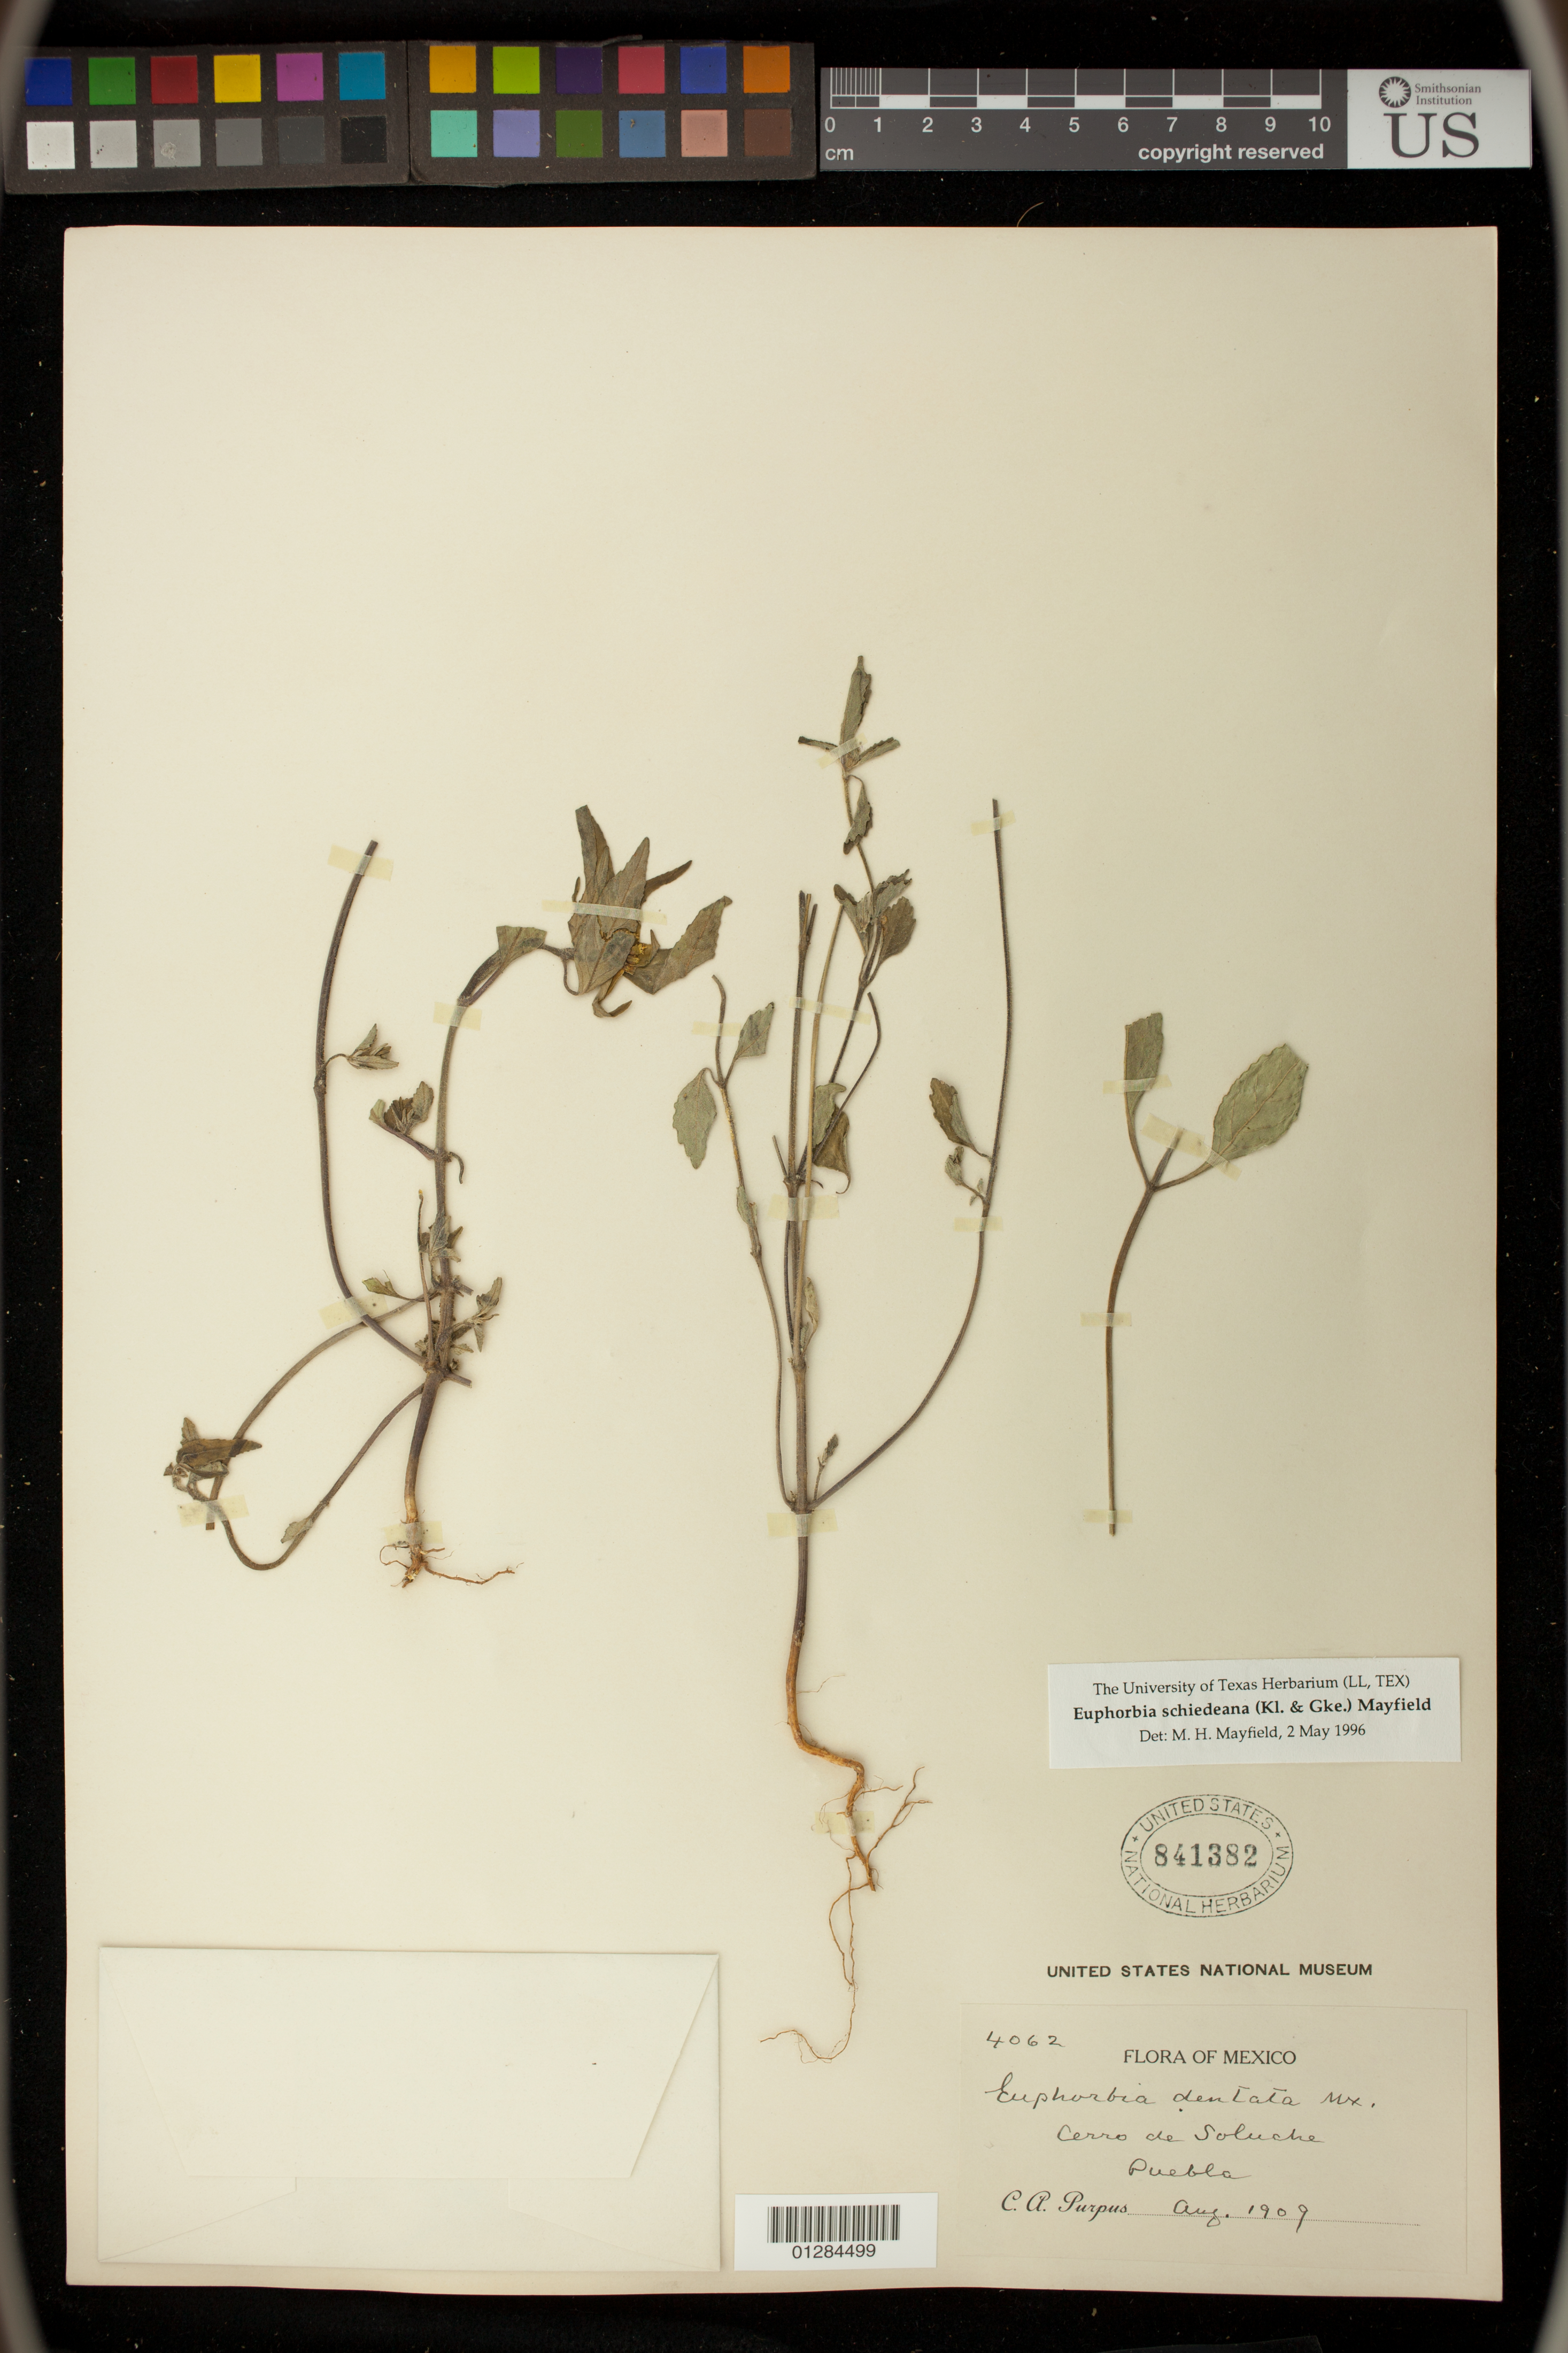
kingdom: Plantae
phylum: Tracheophyta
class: Magnoliopsida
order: Malpighiales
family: Euphorbiaceae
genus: Euphorbia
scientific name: Euphorbia schiedeana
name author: (Klotzsch & Garcke) Mayfield ex C. Nelson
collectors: C. A. Purpus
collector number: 4062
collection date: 1909-08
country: Mexico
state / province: Puebla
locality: Cerro de Soluche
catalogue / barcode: US 841382